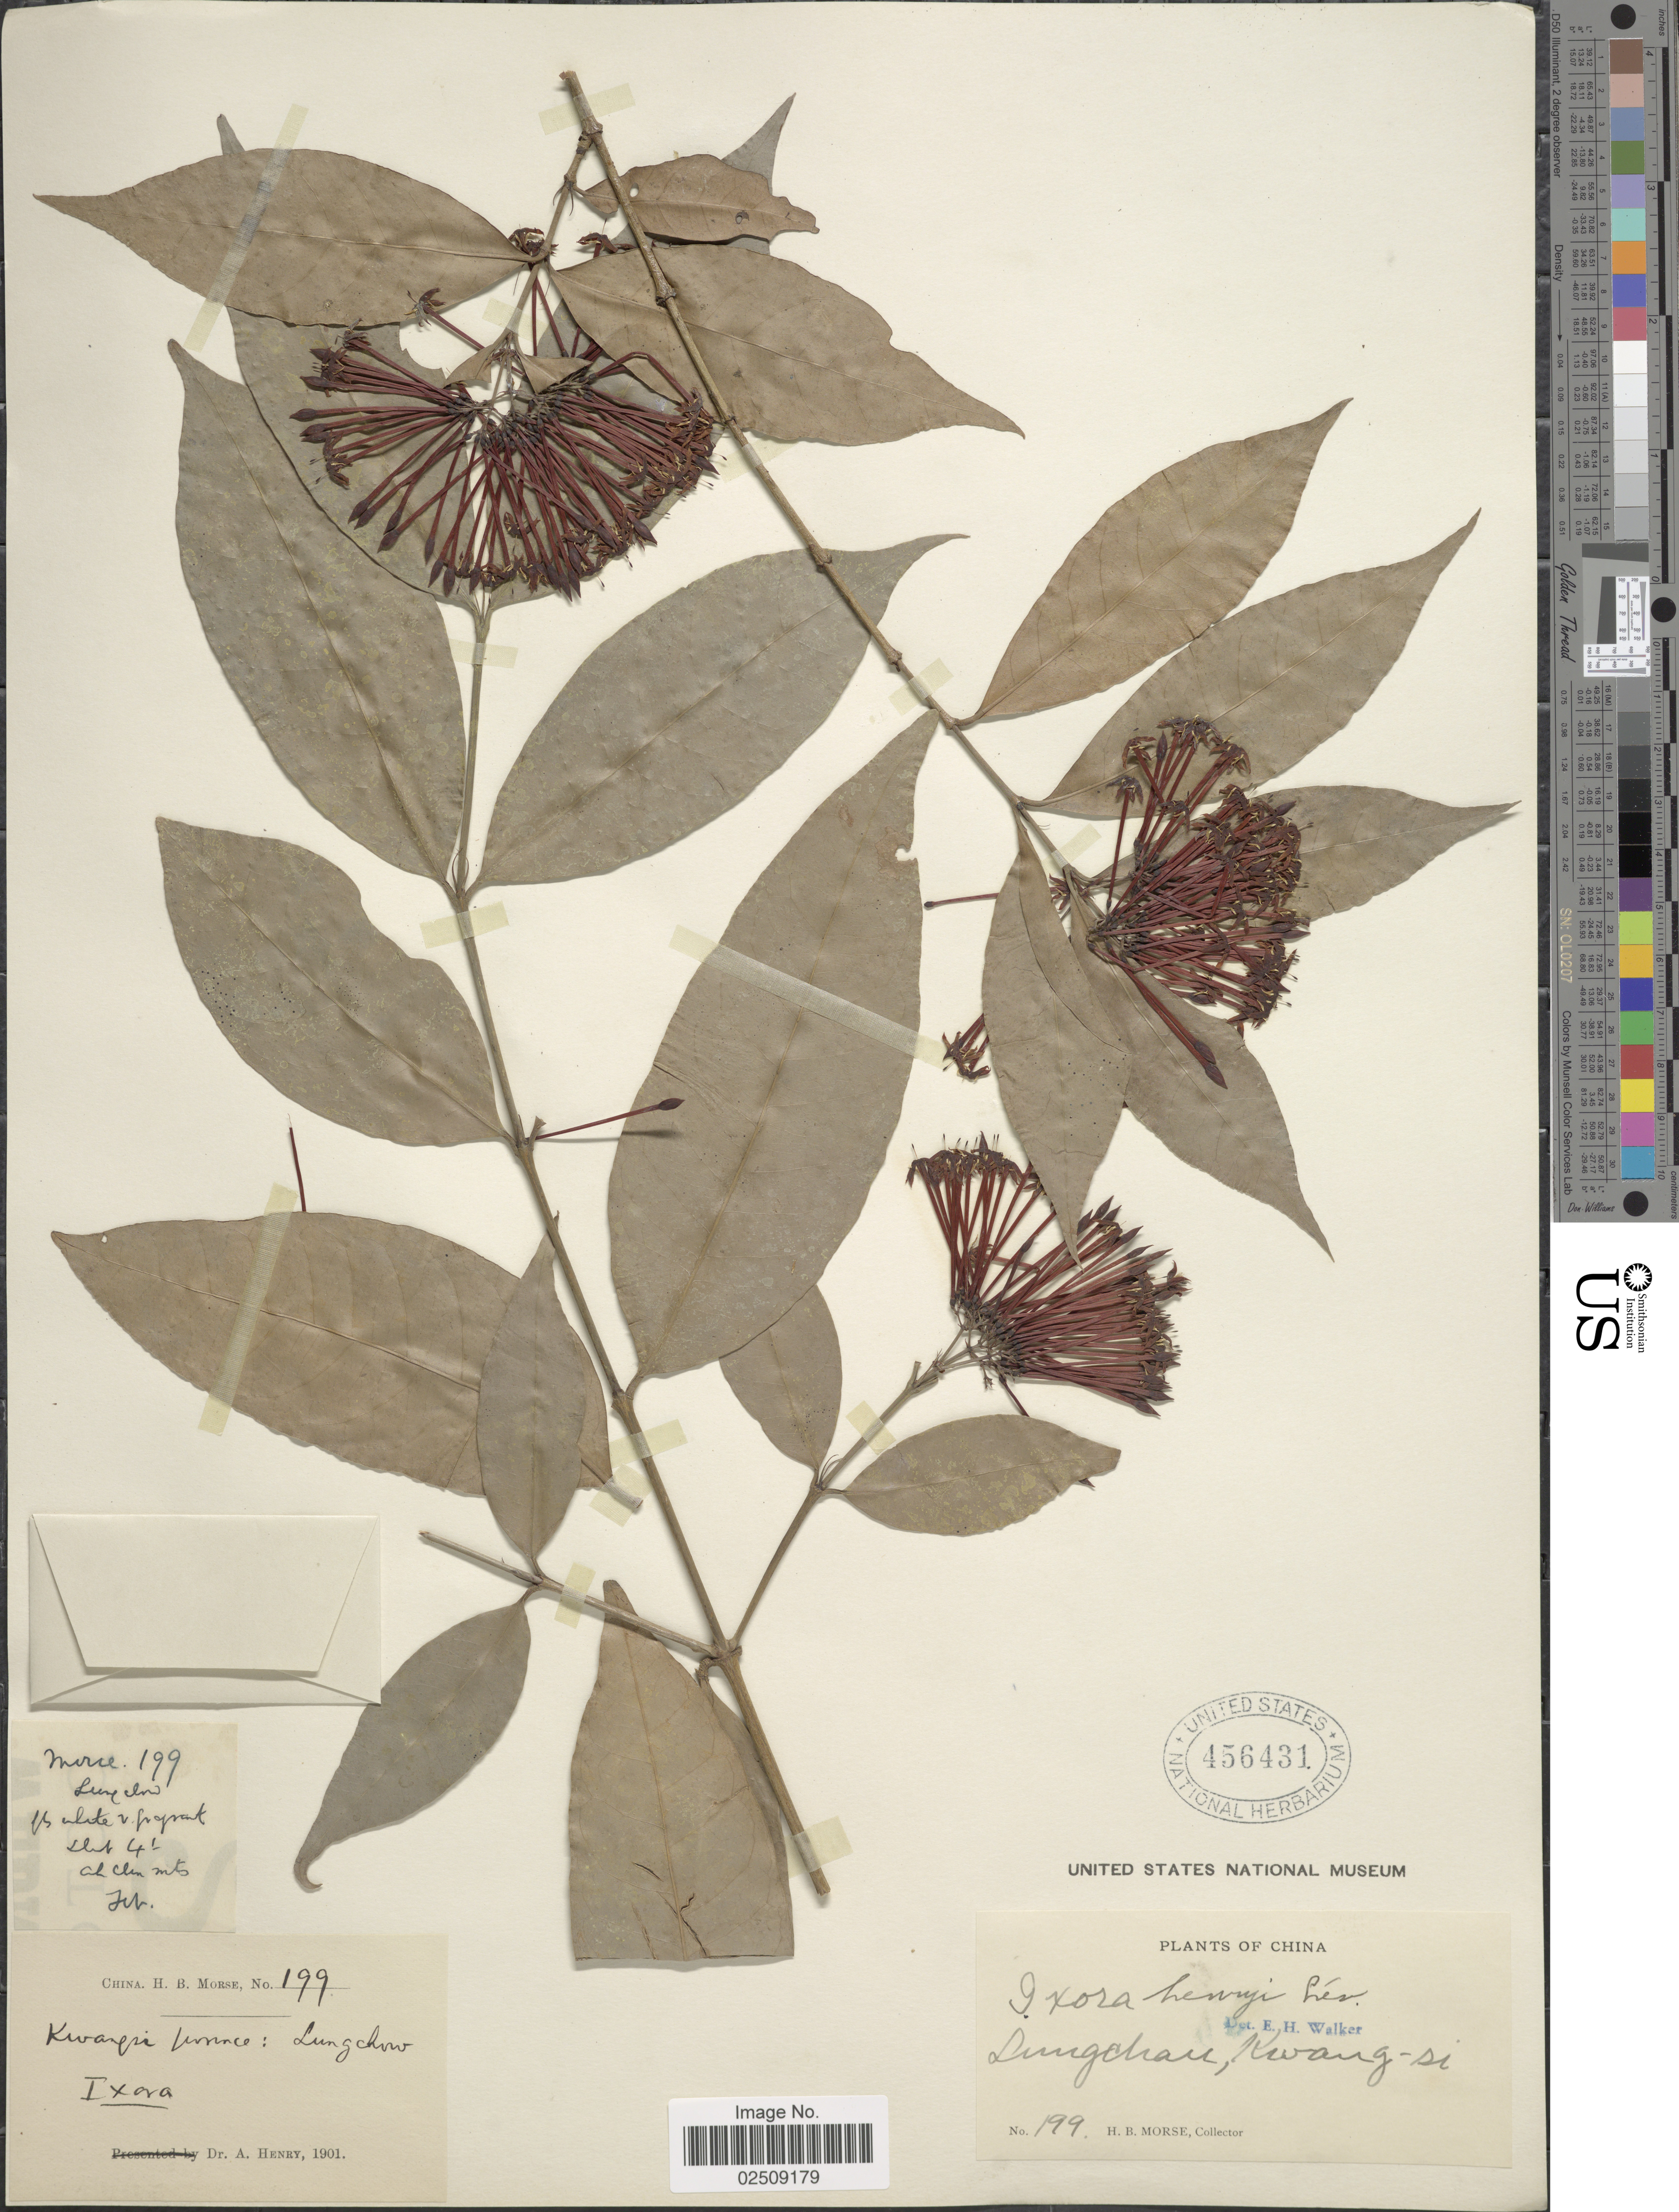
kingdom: Plantae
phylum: Tracheophyta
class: Magnoliopsida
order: Gentianales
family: Rubiaceae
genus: Ixora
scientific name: Ixora henryi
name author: H. Lév.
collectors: H. Morse & A. Henry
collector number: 199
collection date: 1901-02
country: China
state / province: Guangxi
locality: Lungchau, Kwang-si, Kwangsi province: Lungchau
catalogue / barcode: US 456431